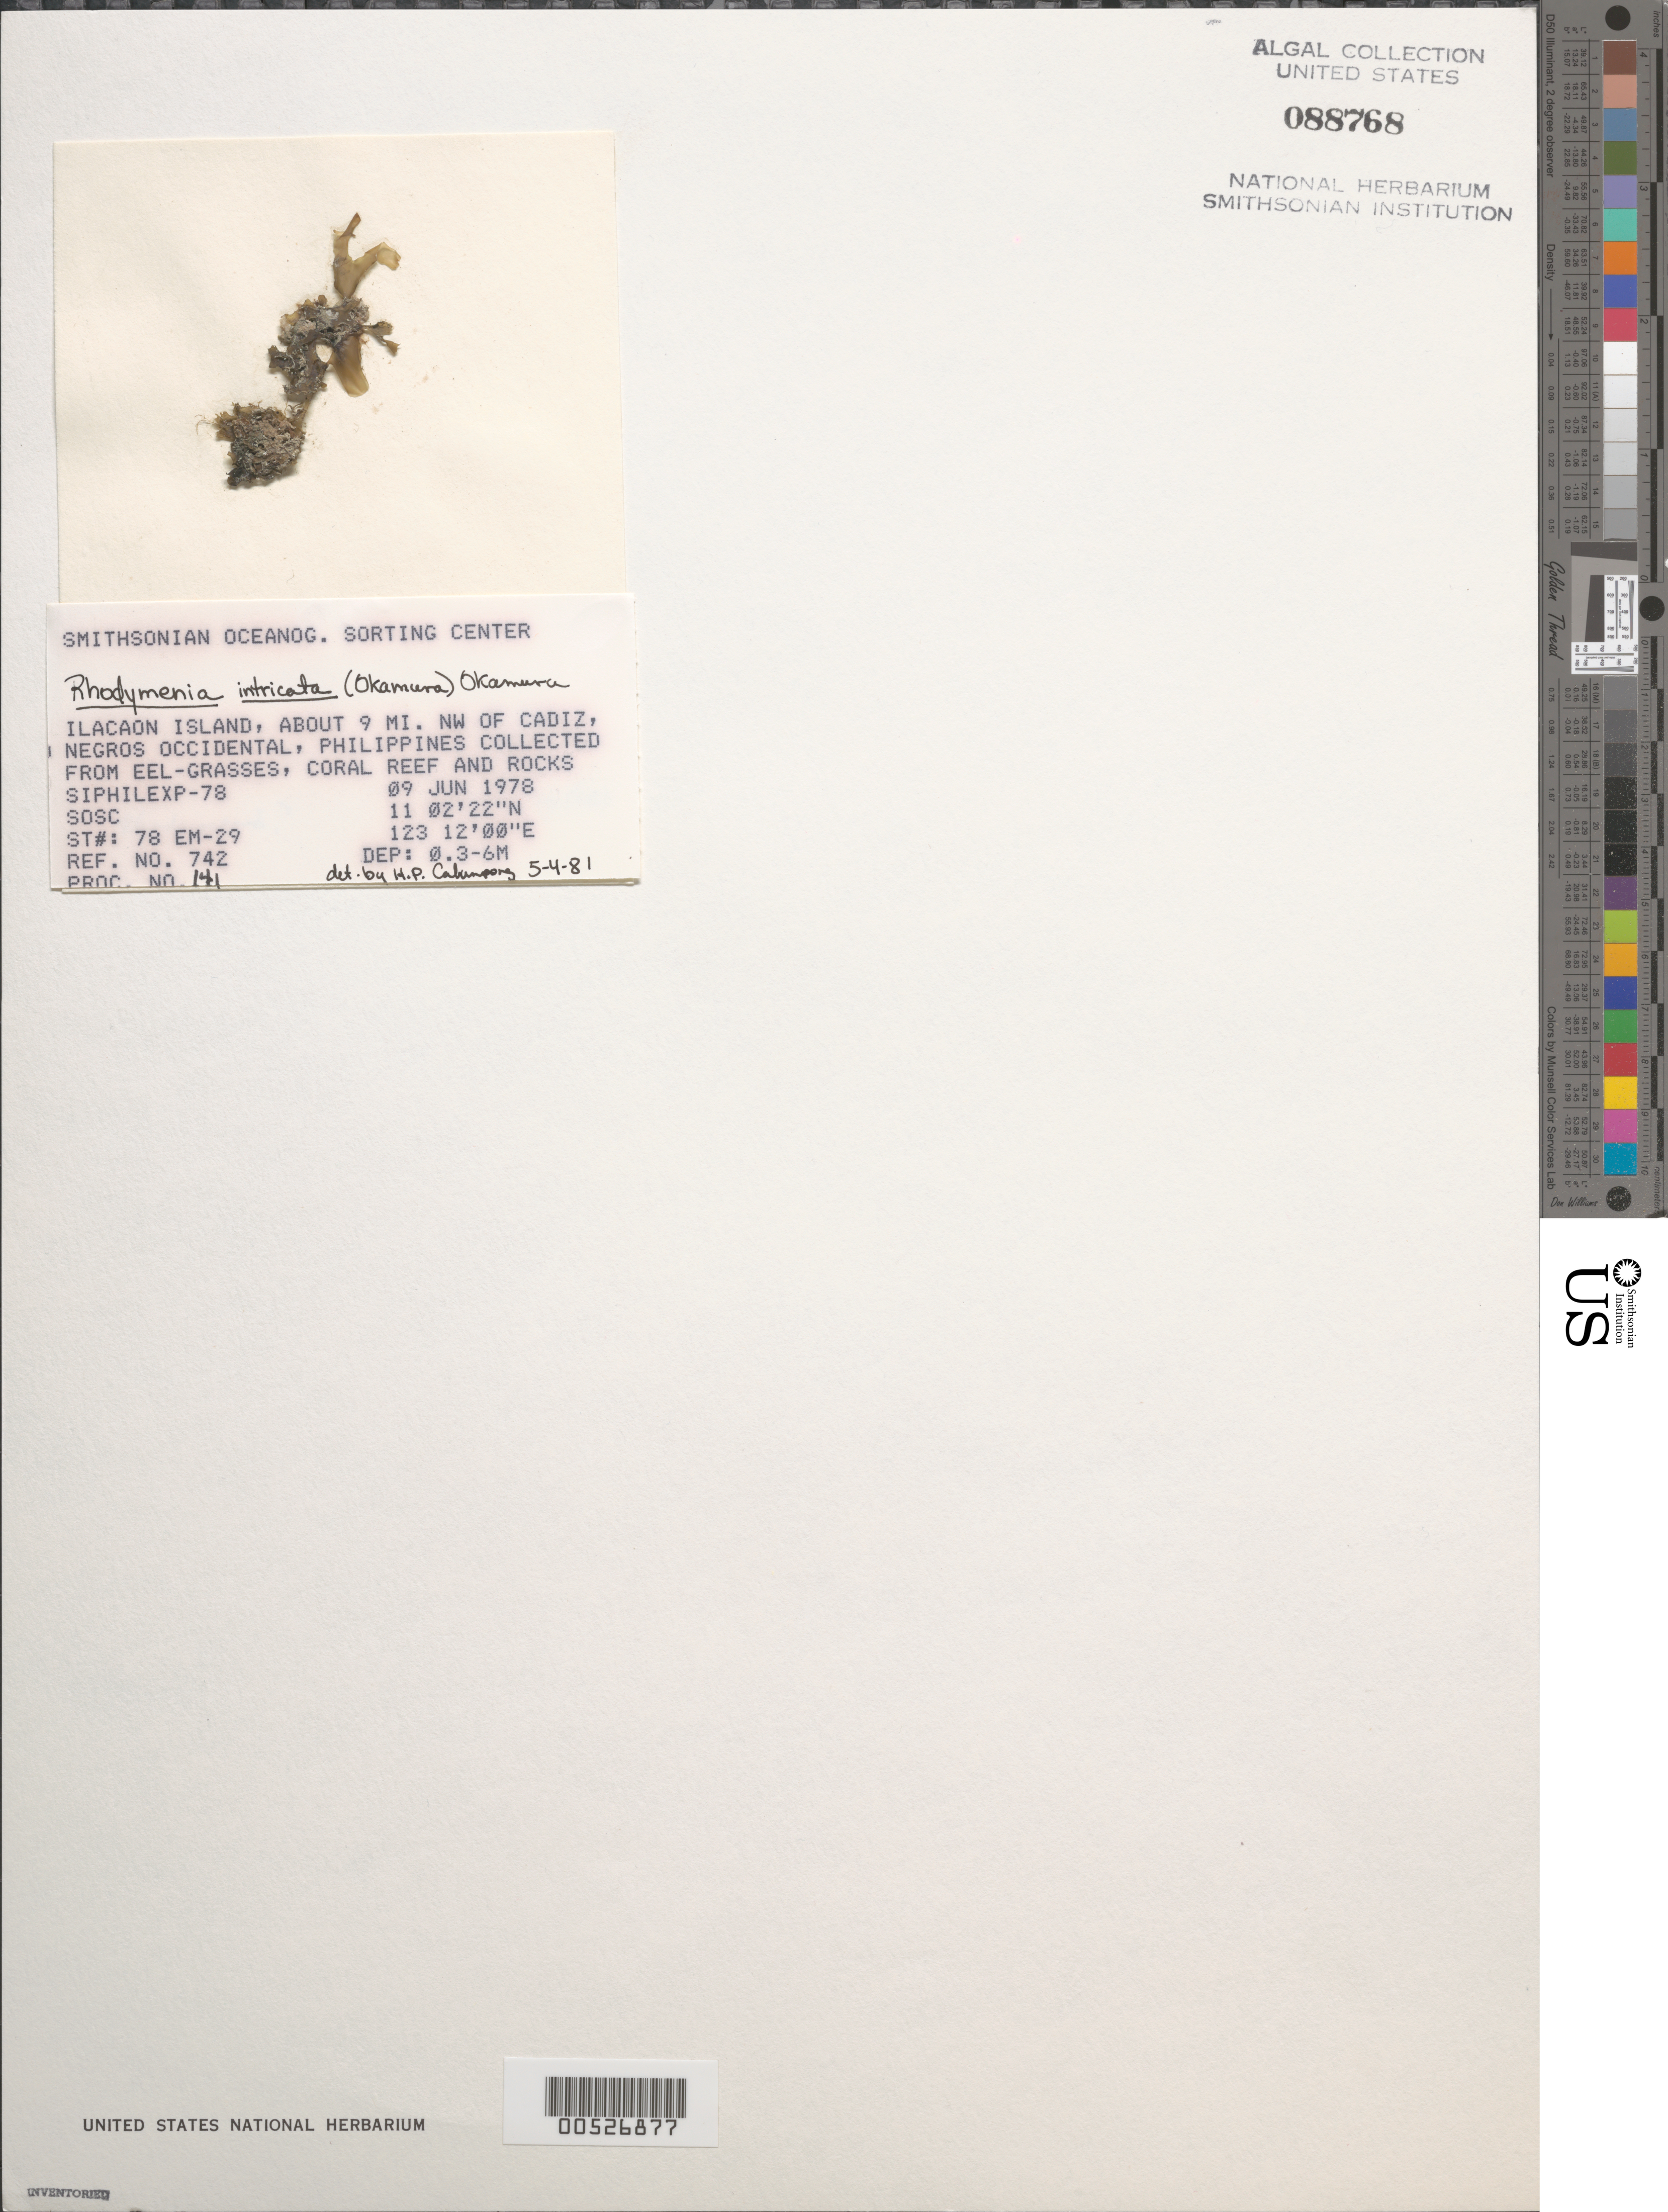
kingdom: Plantae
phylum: Rhodophyta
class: Florideophyceae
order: Rhodymeniales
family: Rhodymeniaceae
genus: Rhodymenia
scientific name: Rhodymenia intricata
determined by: Calumpong, H. P.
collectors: SOSC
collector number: Station 78 Em-29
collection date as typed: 09 Jun 1978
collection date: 1978-06-09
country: Philippines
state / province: Western Visayas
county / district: Negros Occidental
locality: Ilacaon island, northwest of cadiz, negros occidental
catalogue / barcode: US 88768